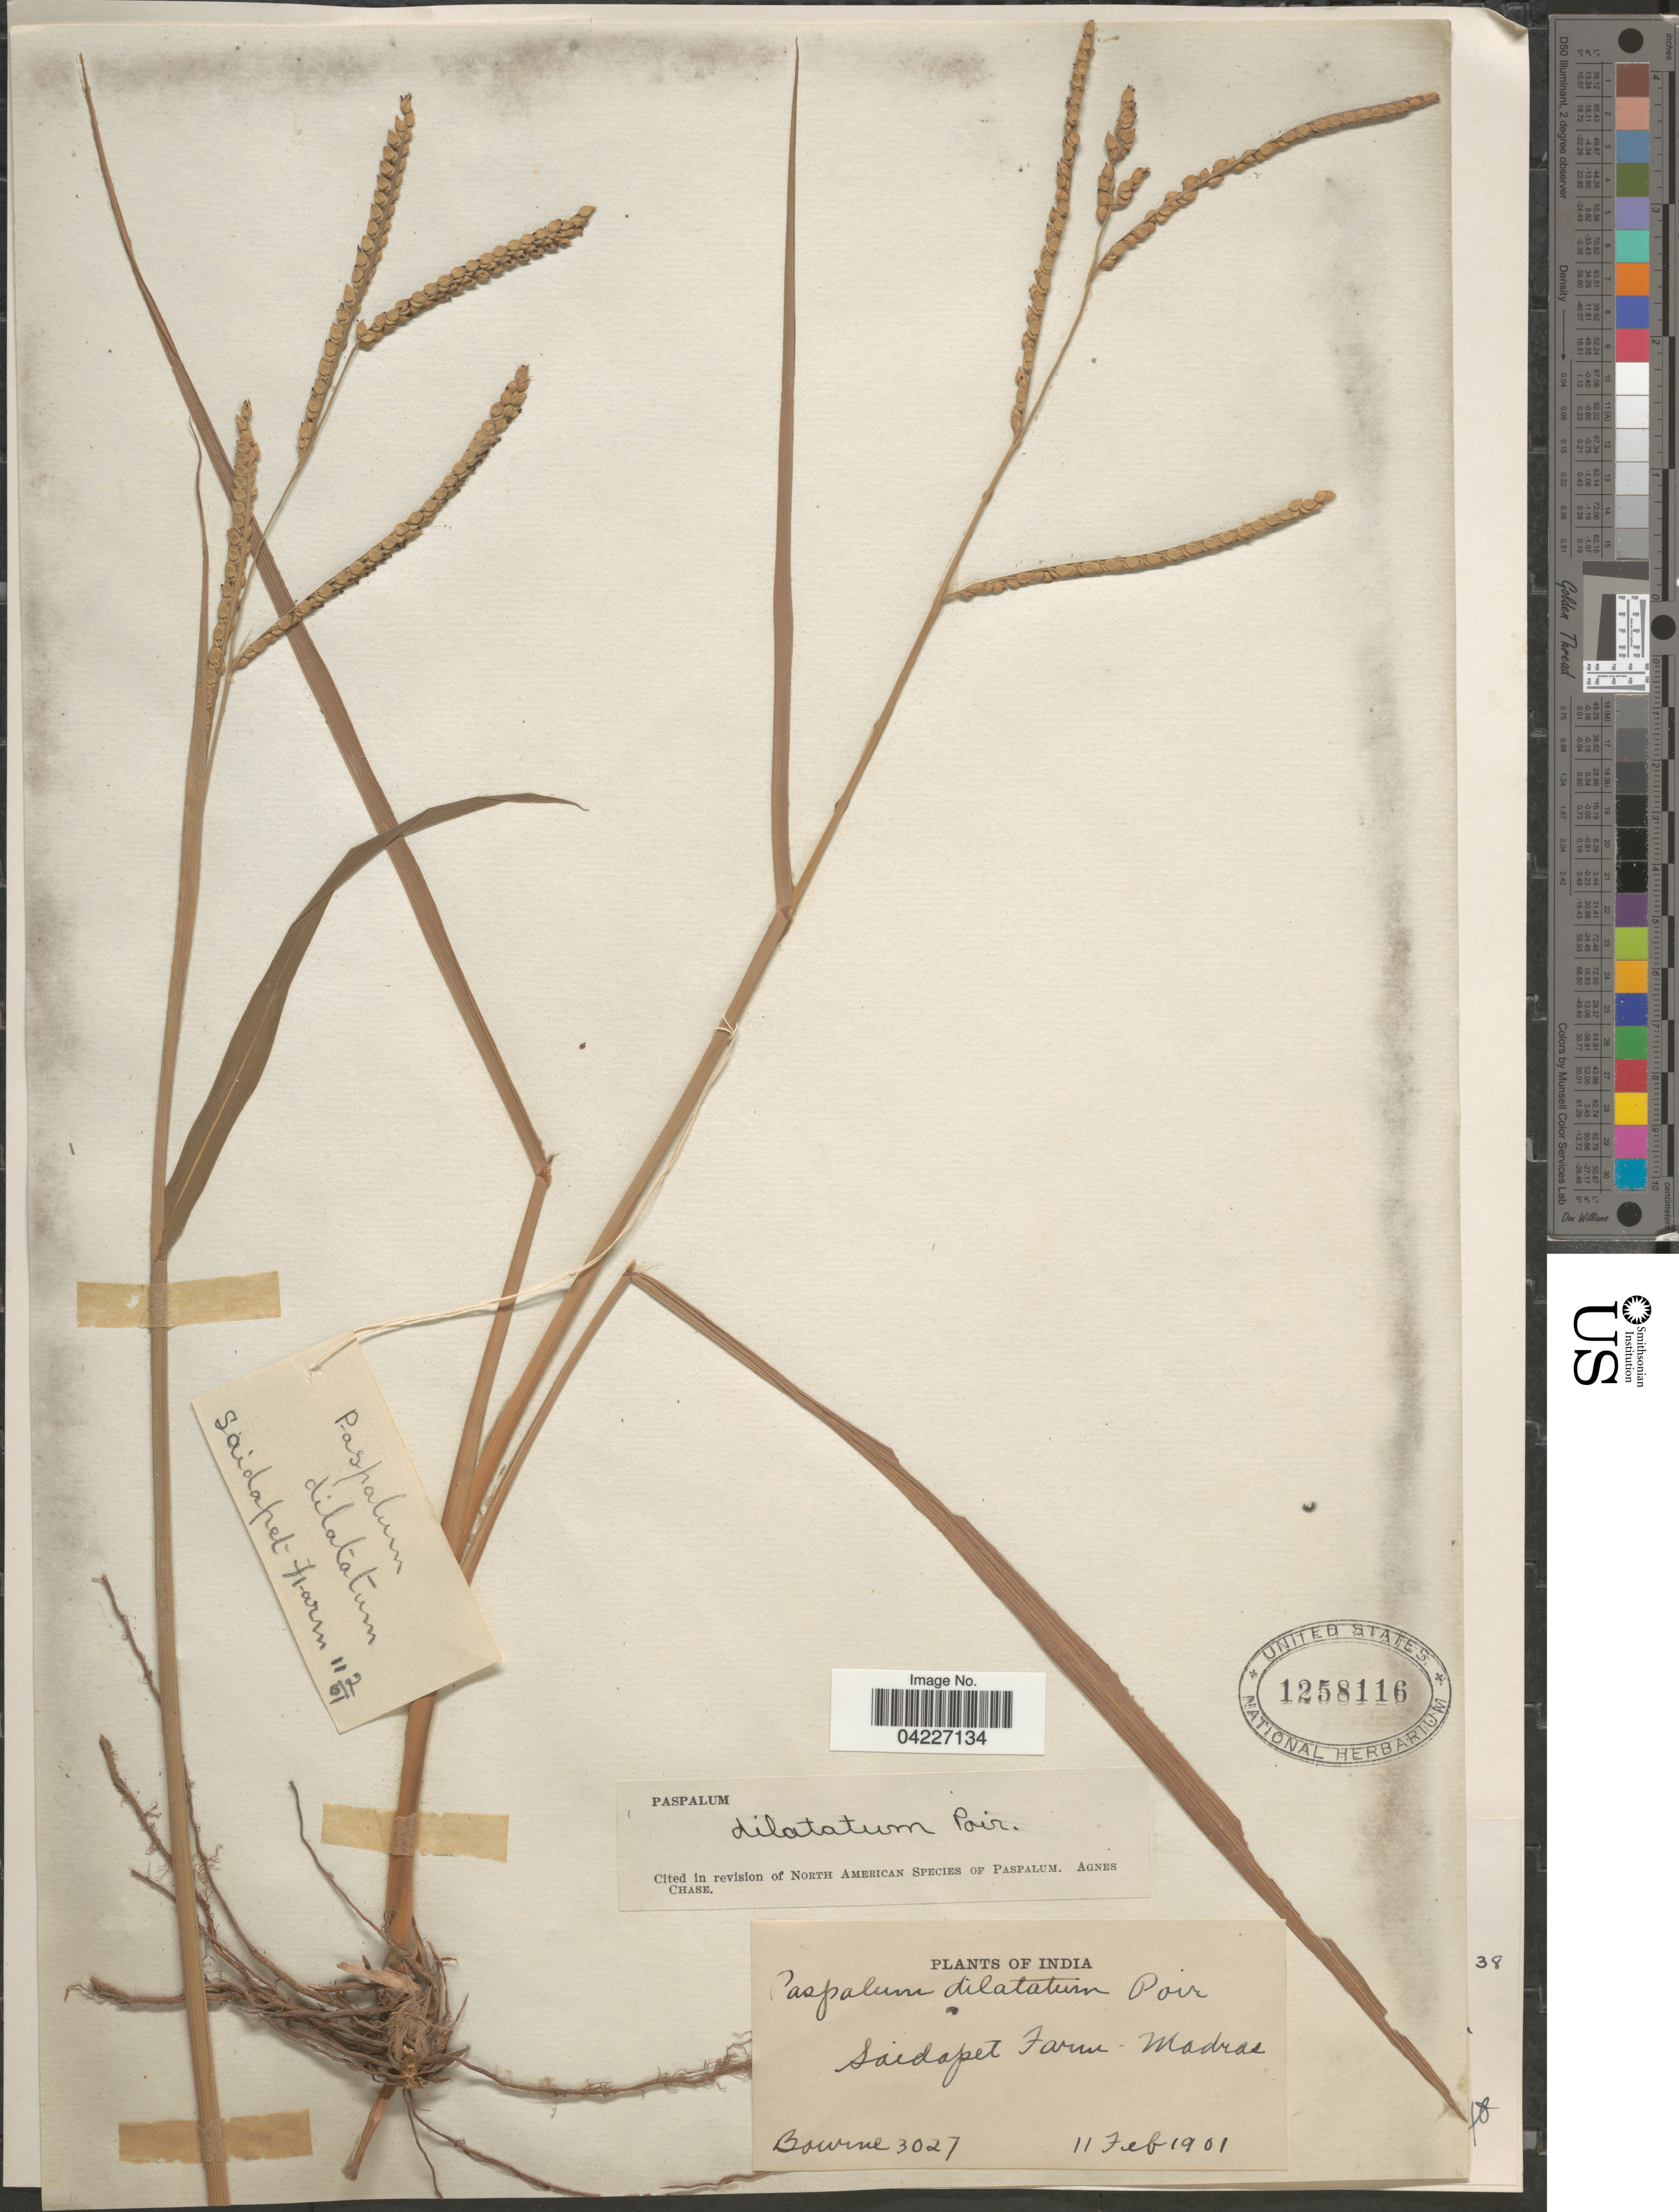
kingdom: Plantae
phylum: Tracheophyta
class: Liliopsida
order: Poales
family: Poaceae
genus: Paspalum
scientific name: Paspalum dilatatum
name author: Poir.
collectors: -- Bourne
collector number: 3027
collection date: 1901-02-11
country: India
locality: Saidapet Farm - Madras.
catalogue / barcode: US 1258116